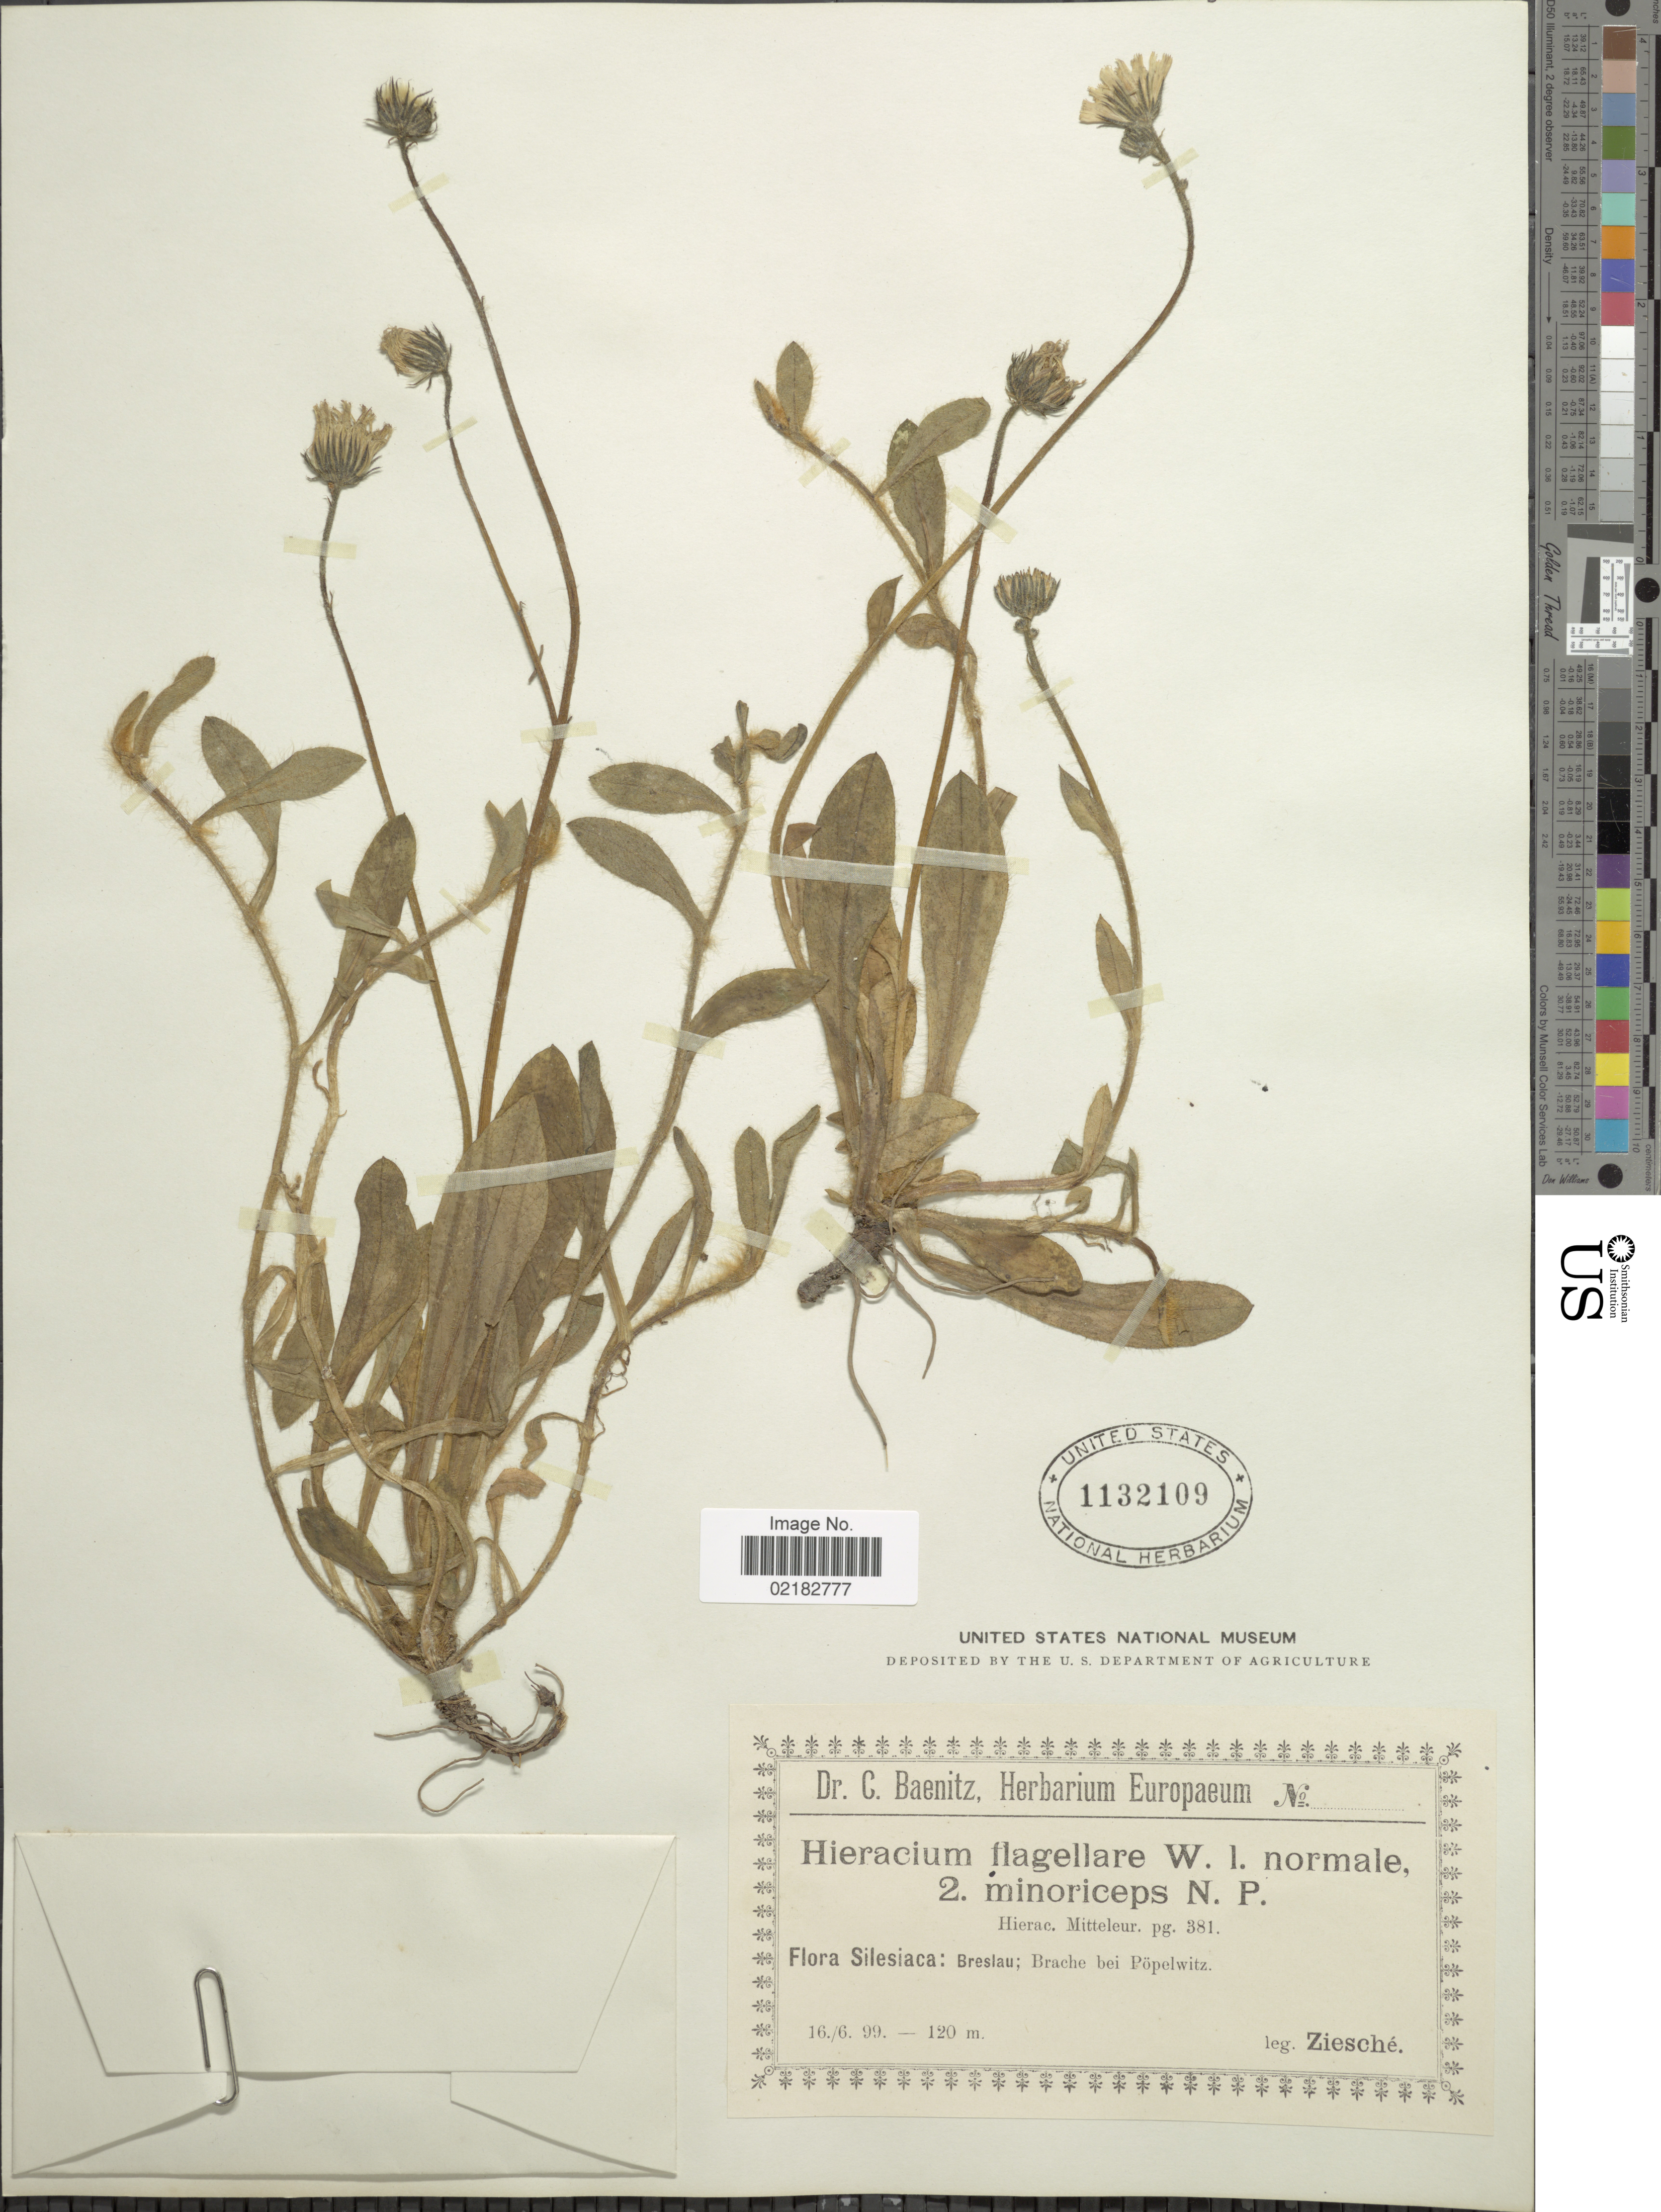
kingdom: Plantae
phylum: Tracheophyta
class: Magnoliopsida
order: Asterales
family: Asteraceae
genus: Pilosella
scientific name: Pilosella flagellaris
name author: (Willd.) Arvet-Touvet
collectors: Ziesché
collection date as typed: Transcribed d/m/y: 16/6/99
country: Poland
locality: Silesiaca: Breslau; Brache bei Pöpelwitz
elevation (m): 120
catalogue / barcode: US 1132109